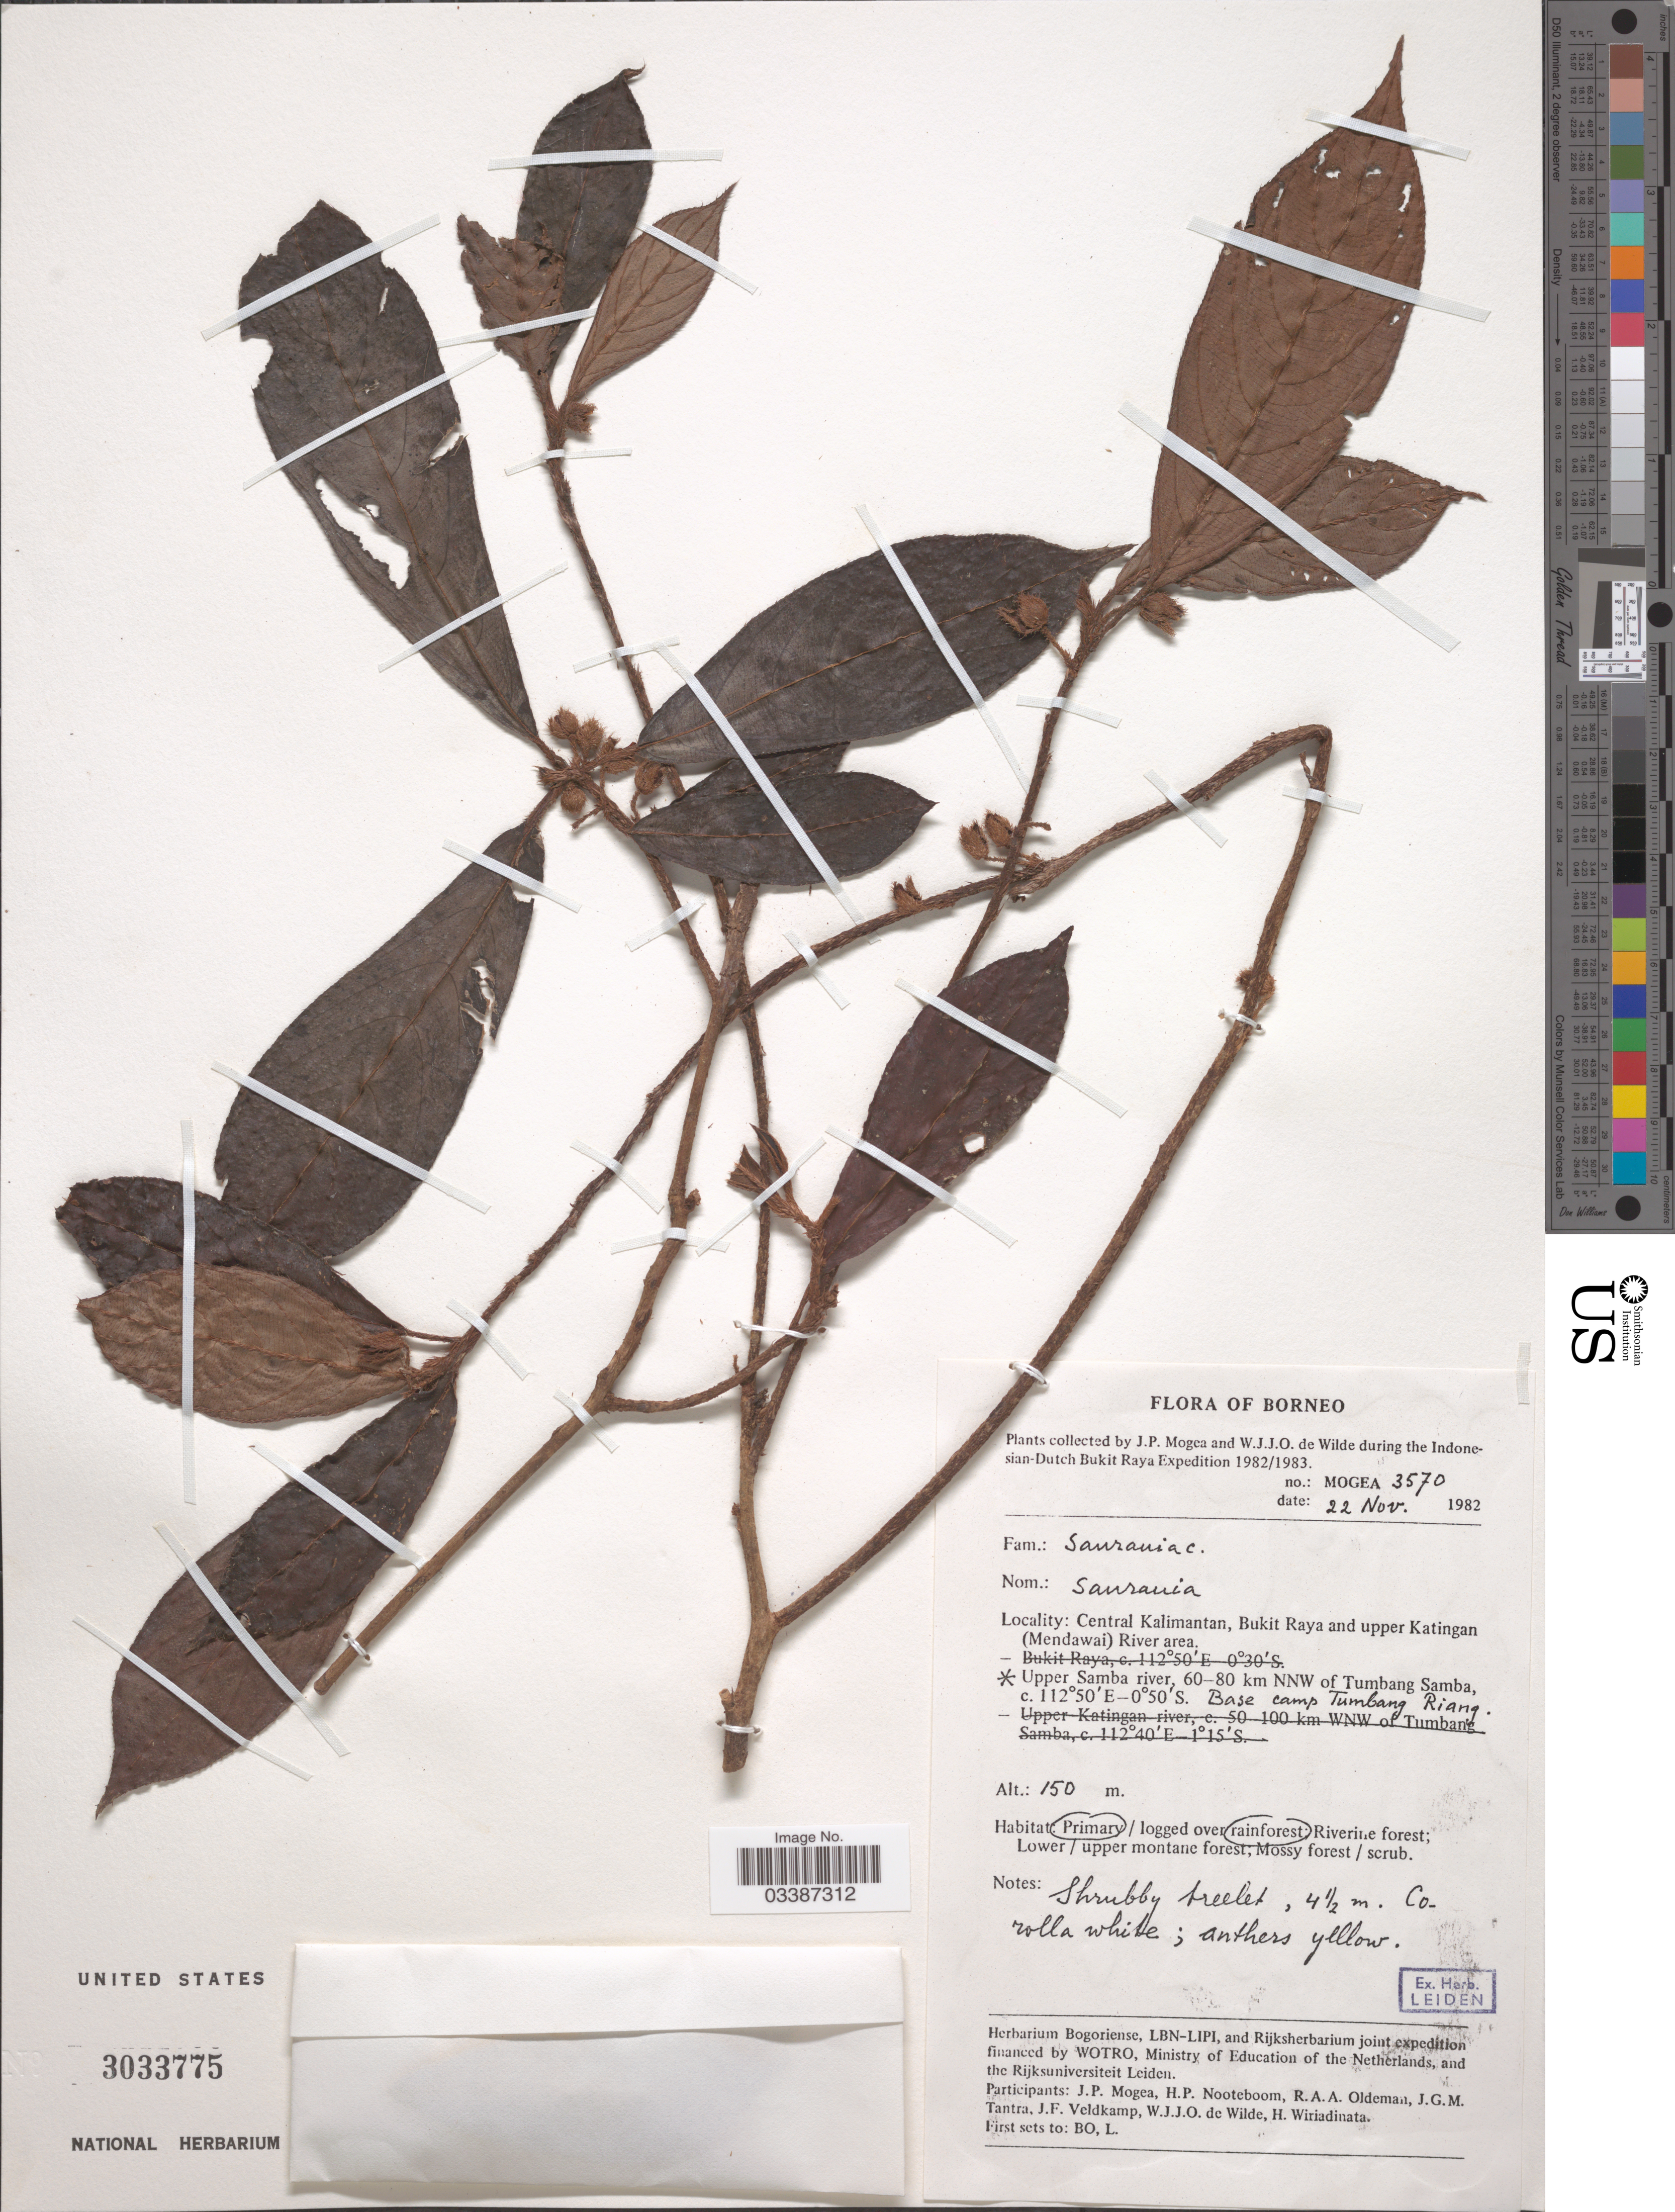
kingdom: Plantae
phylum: Tracheophyta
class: Magnoliopsida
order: Ericales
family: Actinidiaceae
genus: Saurauia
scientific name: Saurauia sp.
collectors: J. Mogea & W. J. de Wilde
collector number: MOGEA 3570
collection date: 1982-11-22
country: Indonesia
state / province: Kalimantan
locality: Borneo. Bukit Raya. Central Kalimantan, Bukit Raya and upper Katingan (Mendawai) River area. Upper Samba river, 60-80 km NNW of Tumbang Samba. Base camp Tumbang Riang.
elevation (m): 150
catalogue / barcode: US 3033775